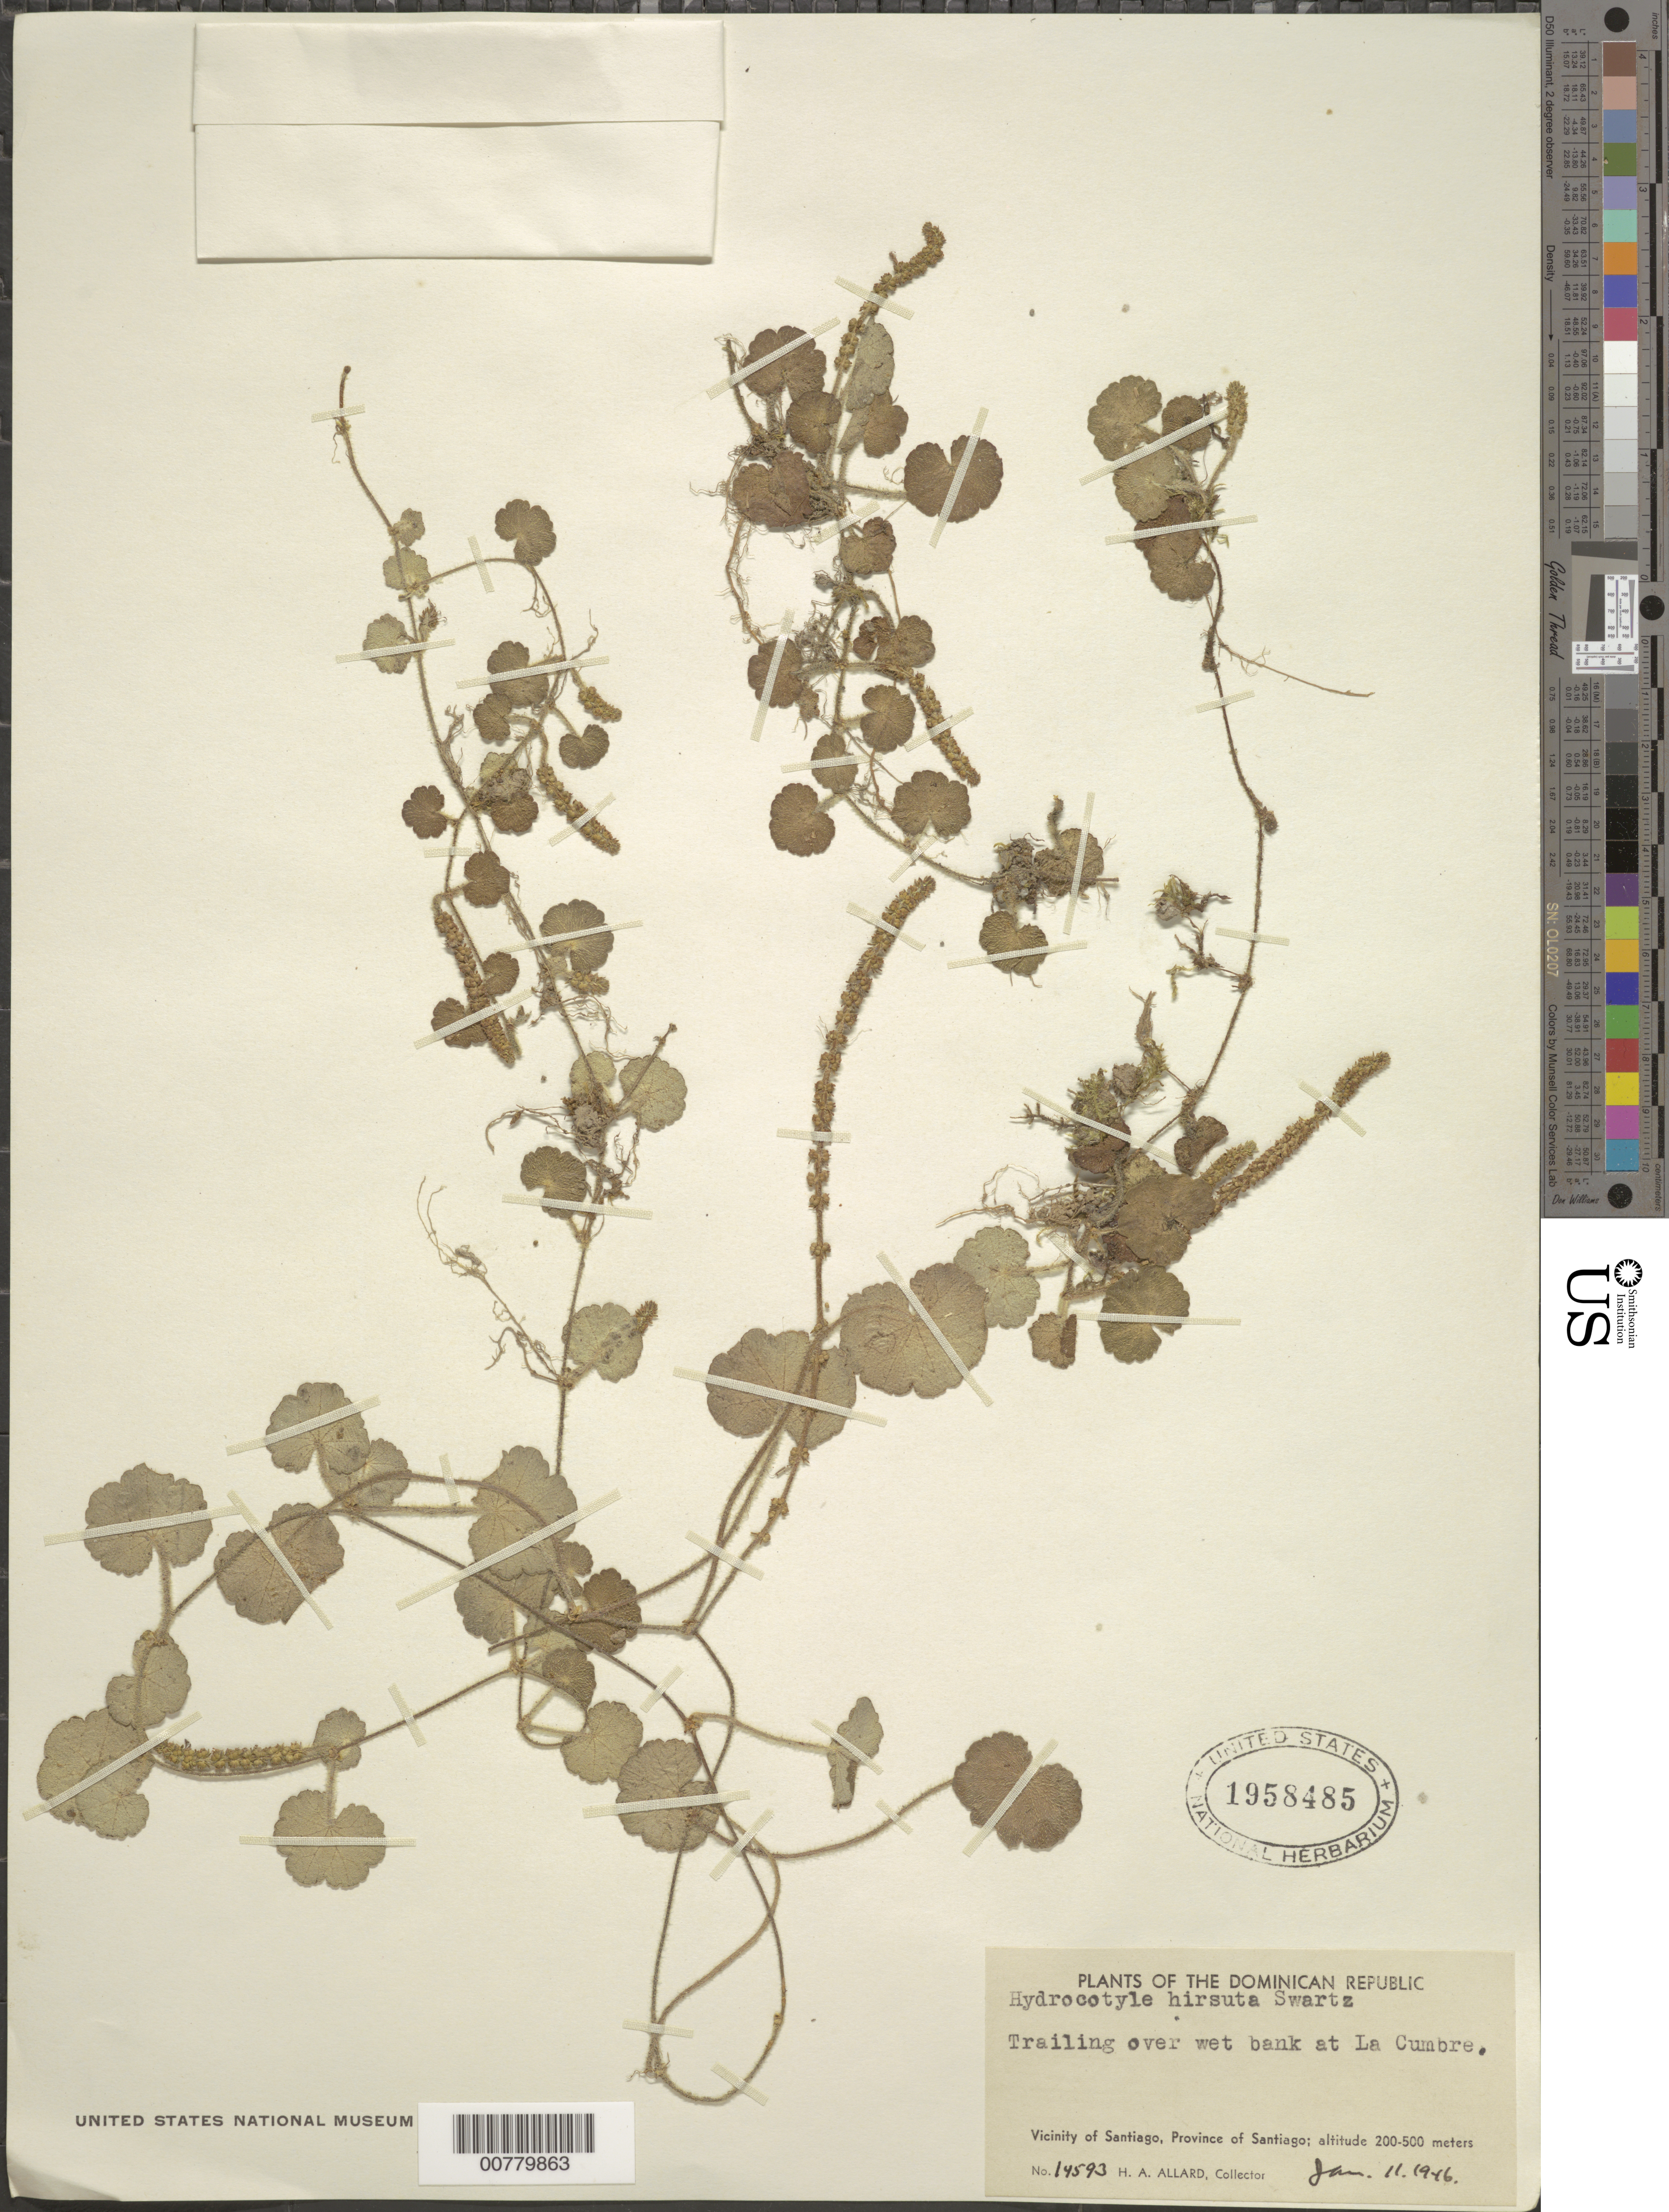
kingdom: Plantae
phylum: Tracheophyta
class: Magnoliopsida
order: Apiales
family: Araliaceae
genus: Hydrocotyle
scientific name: Hydrocotyle hirsuta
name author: Sw.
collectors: H. A. Allard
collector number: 14593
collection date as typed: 11 Jan 1946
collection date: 1946-01-11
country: Dominican Republic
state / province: Santiago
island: Hispaniola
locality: Vicinity of Santiago, at La Cumbre.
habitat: Over wet bank.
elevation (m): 200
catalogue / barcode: US 1958485